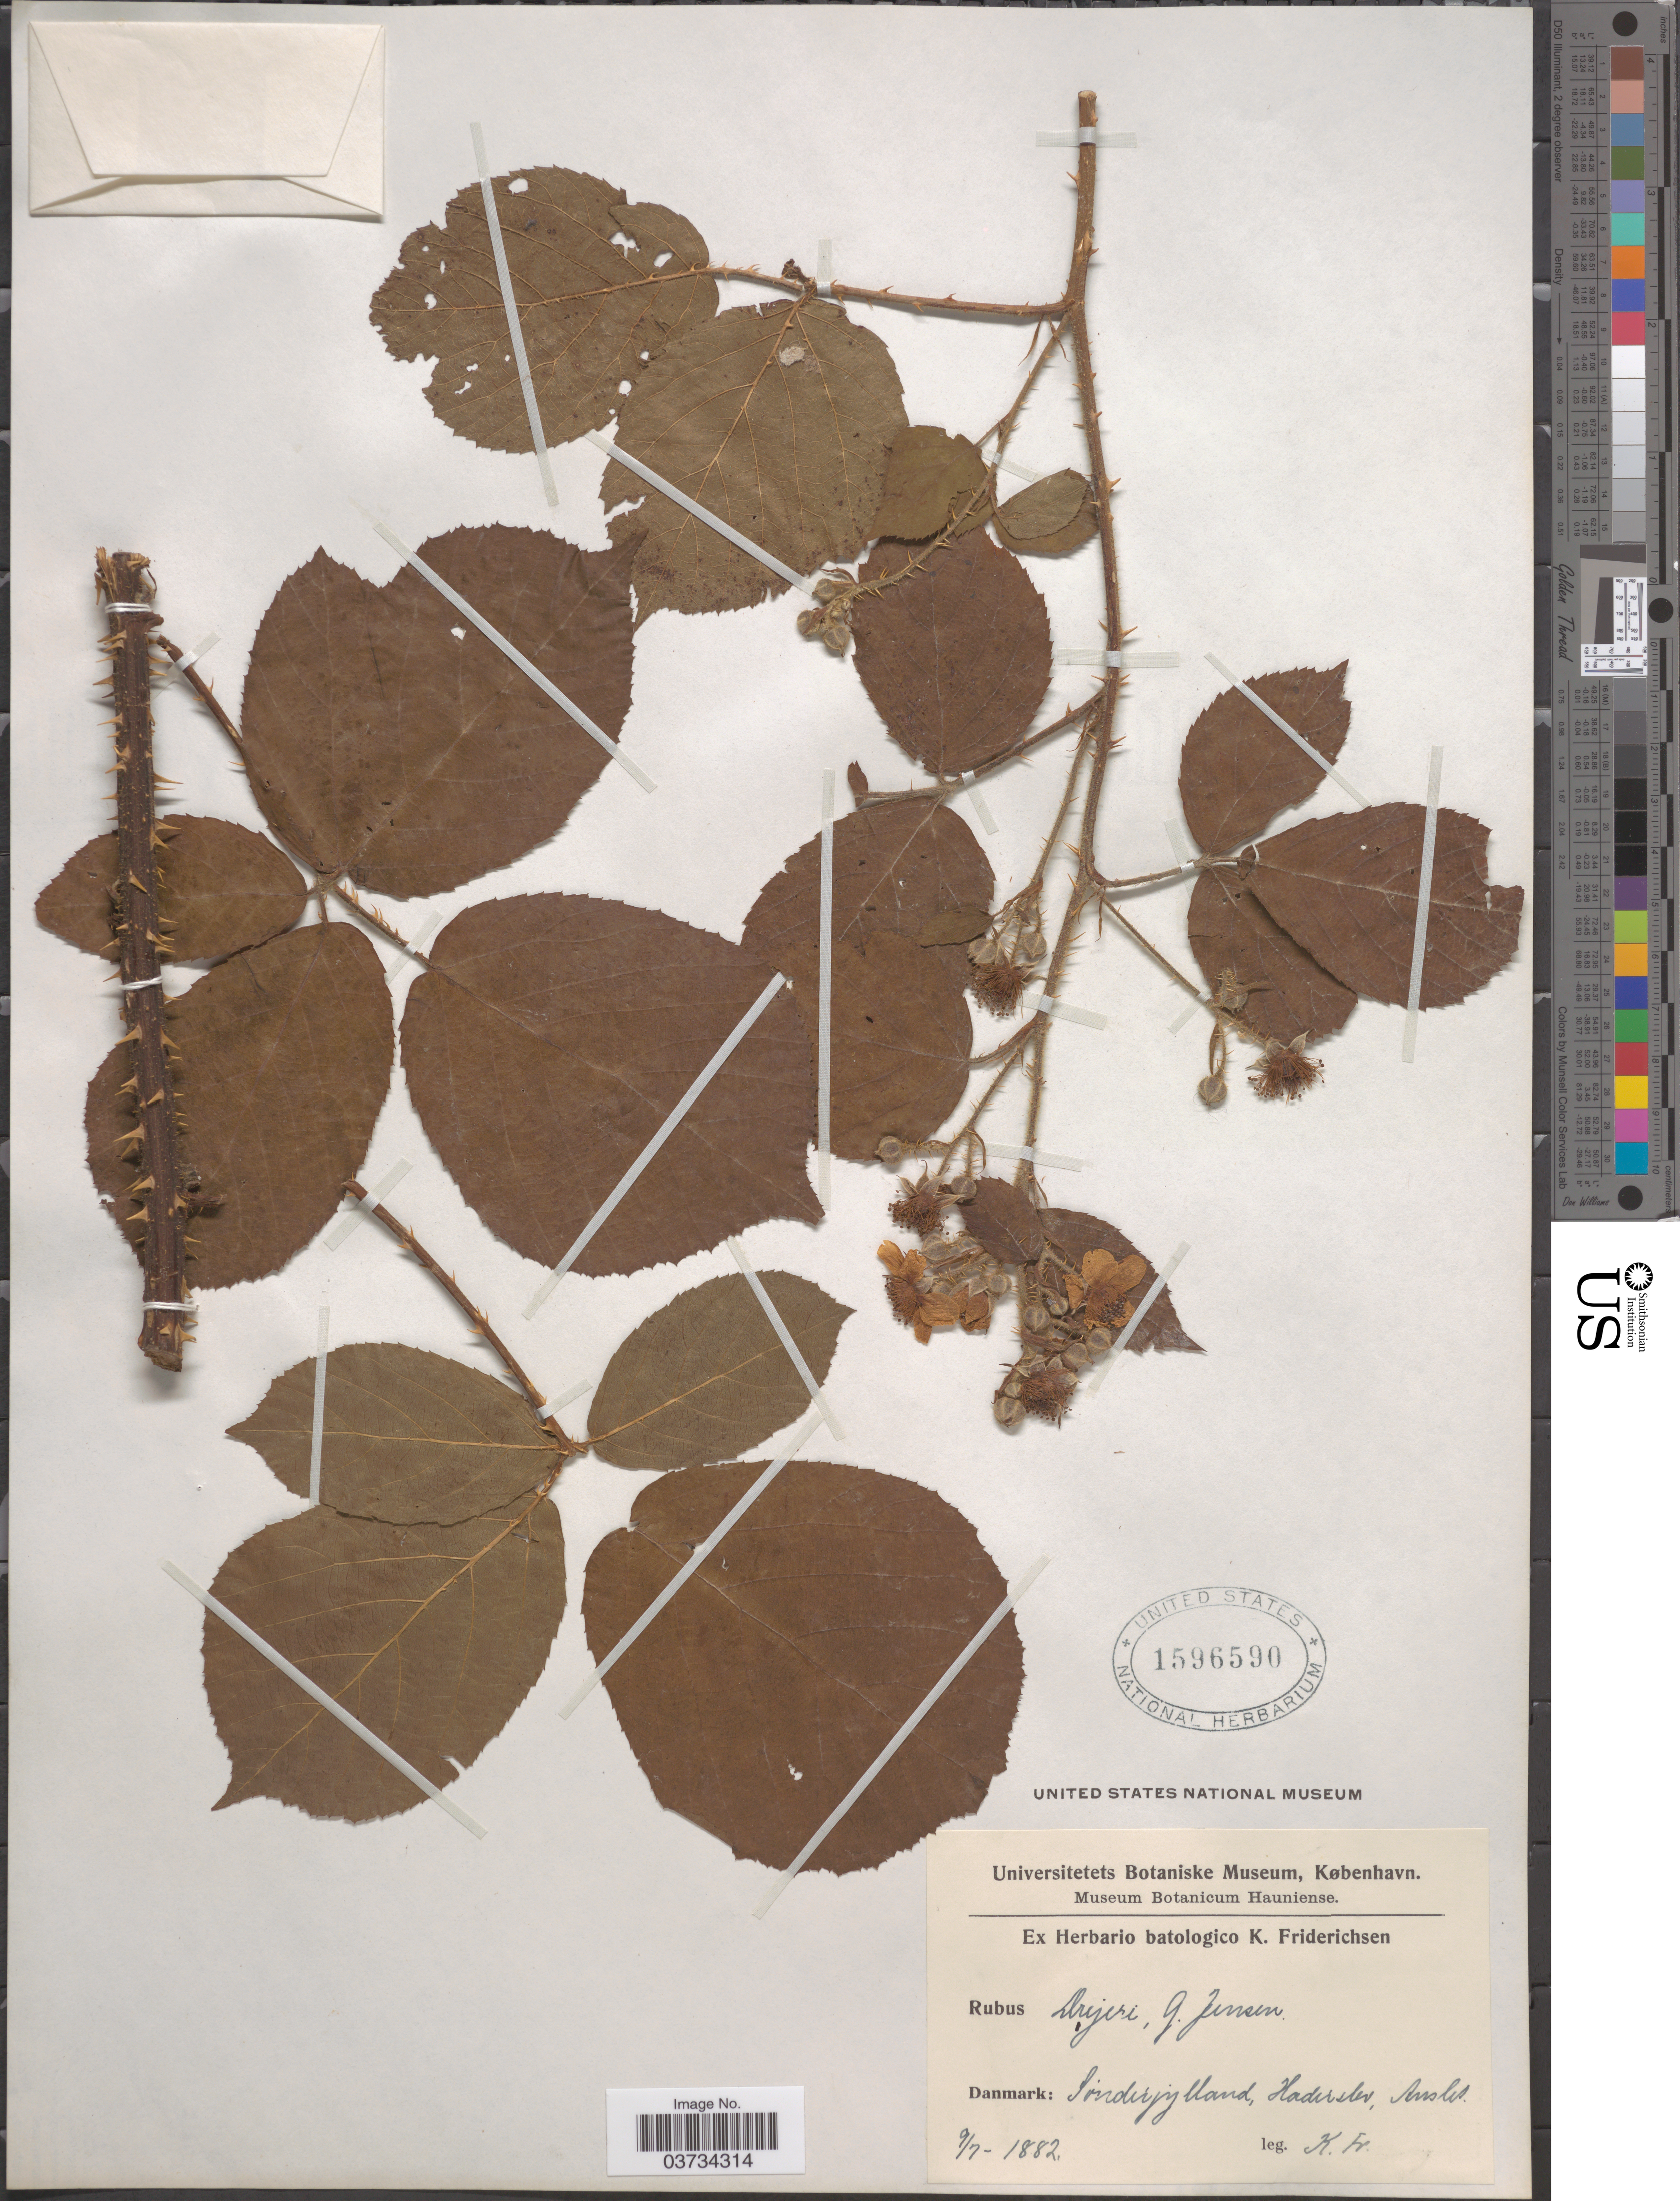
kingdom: Plantae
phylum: Tracheophyta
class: Magnoliopsida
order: Rosales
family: Rosaceae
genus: Rubus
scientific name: Rubus drejeri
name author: Jensen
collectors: K. Friderichsen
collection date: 1882-07-09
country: Denmark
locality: Danmark: Sónderjylland, Haderslev, Anslet.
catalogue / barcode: US 1596590